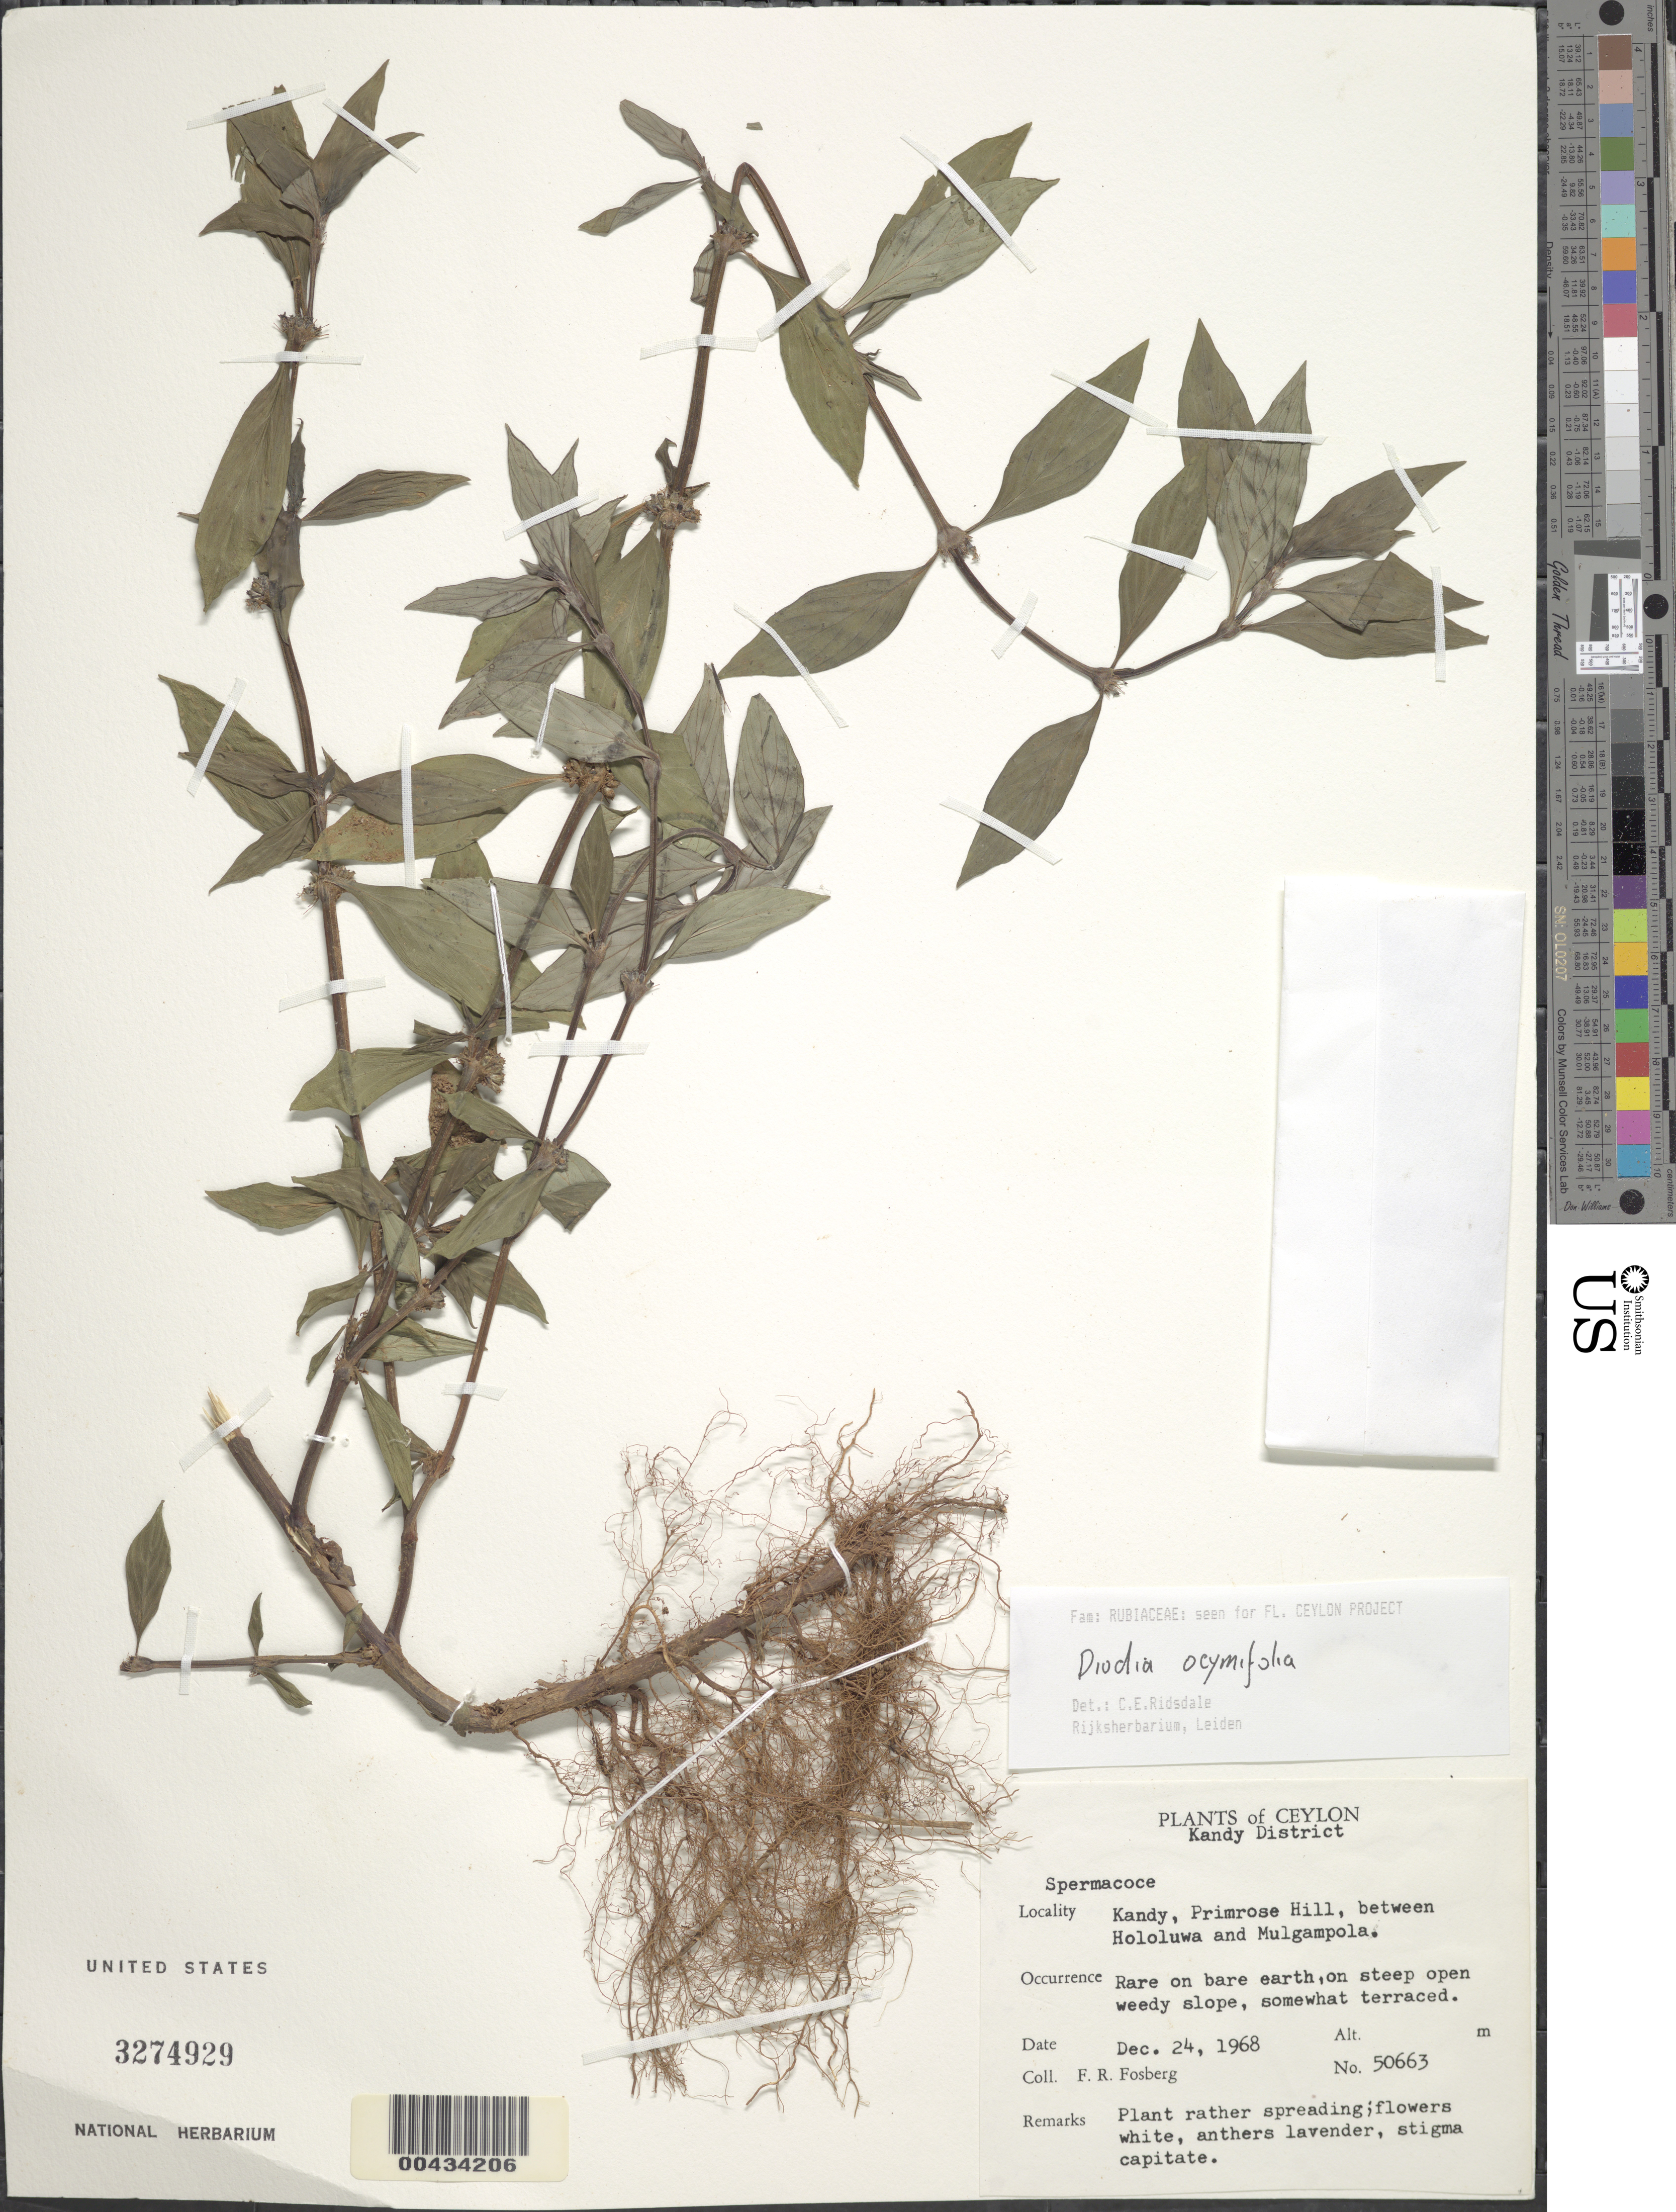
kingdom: Plantae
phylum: Tracheophyta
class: Magnoliopsida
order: Gentianales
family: Rubiaceae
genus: Diodia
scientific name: Diodia ocymifolia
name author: (Willd.) Bremek.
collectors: F. R. Fosberg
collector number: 50663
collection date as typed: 24 Dec 1968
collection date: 1968-12-24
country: Sri Lanka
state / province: Central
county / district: Kandy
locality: Kandy, Primrose Hill, between Hololuwa and Mulgampola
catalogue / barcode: US 3274929